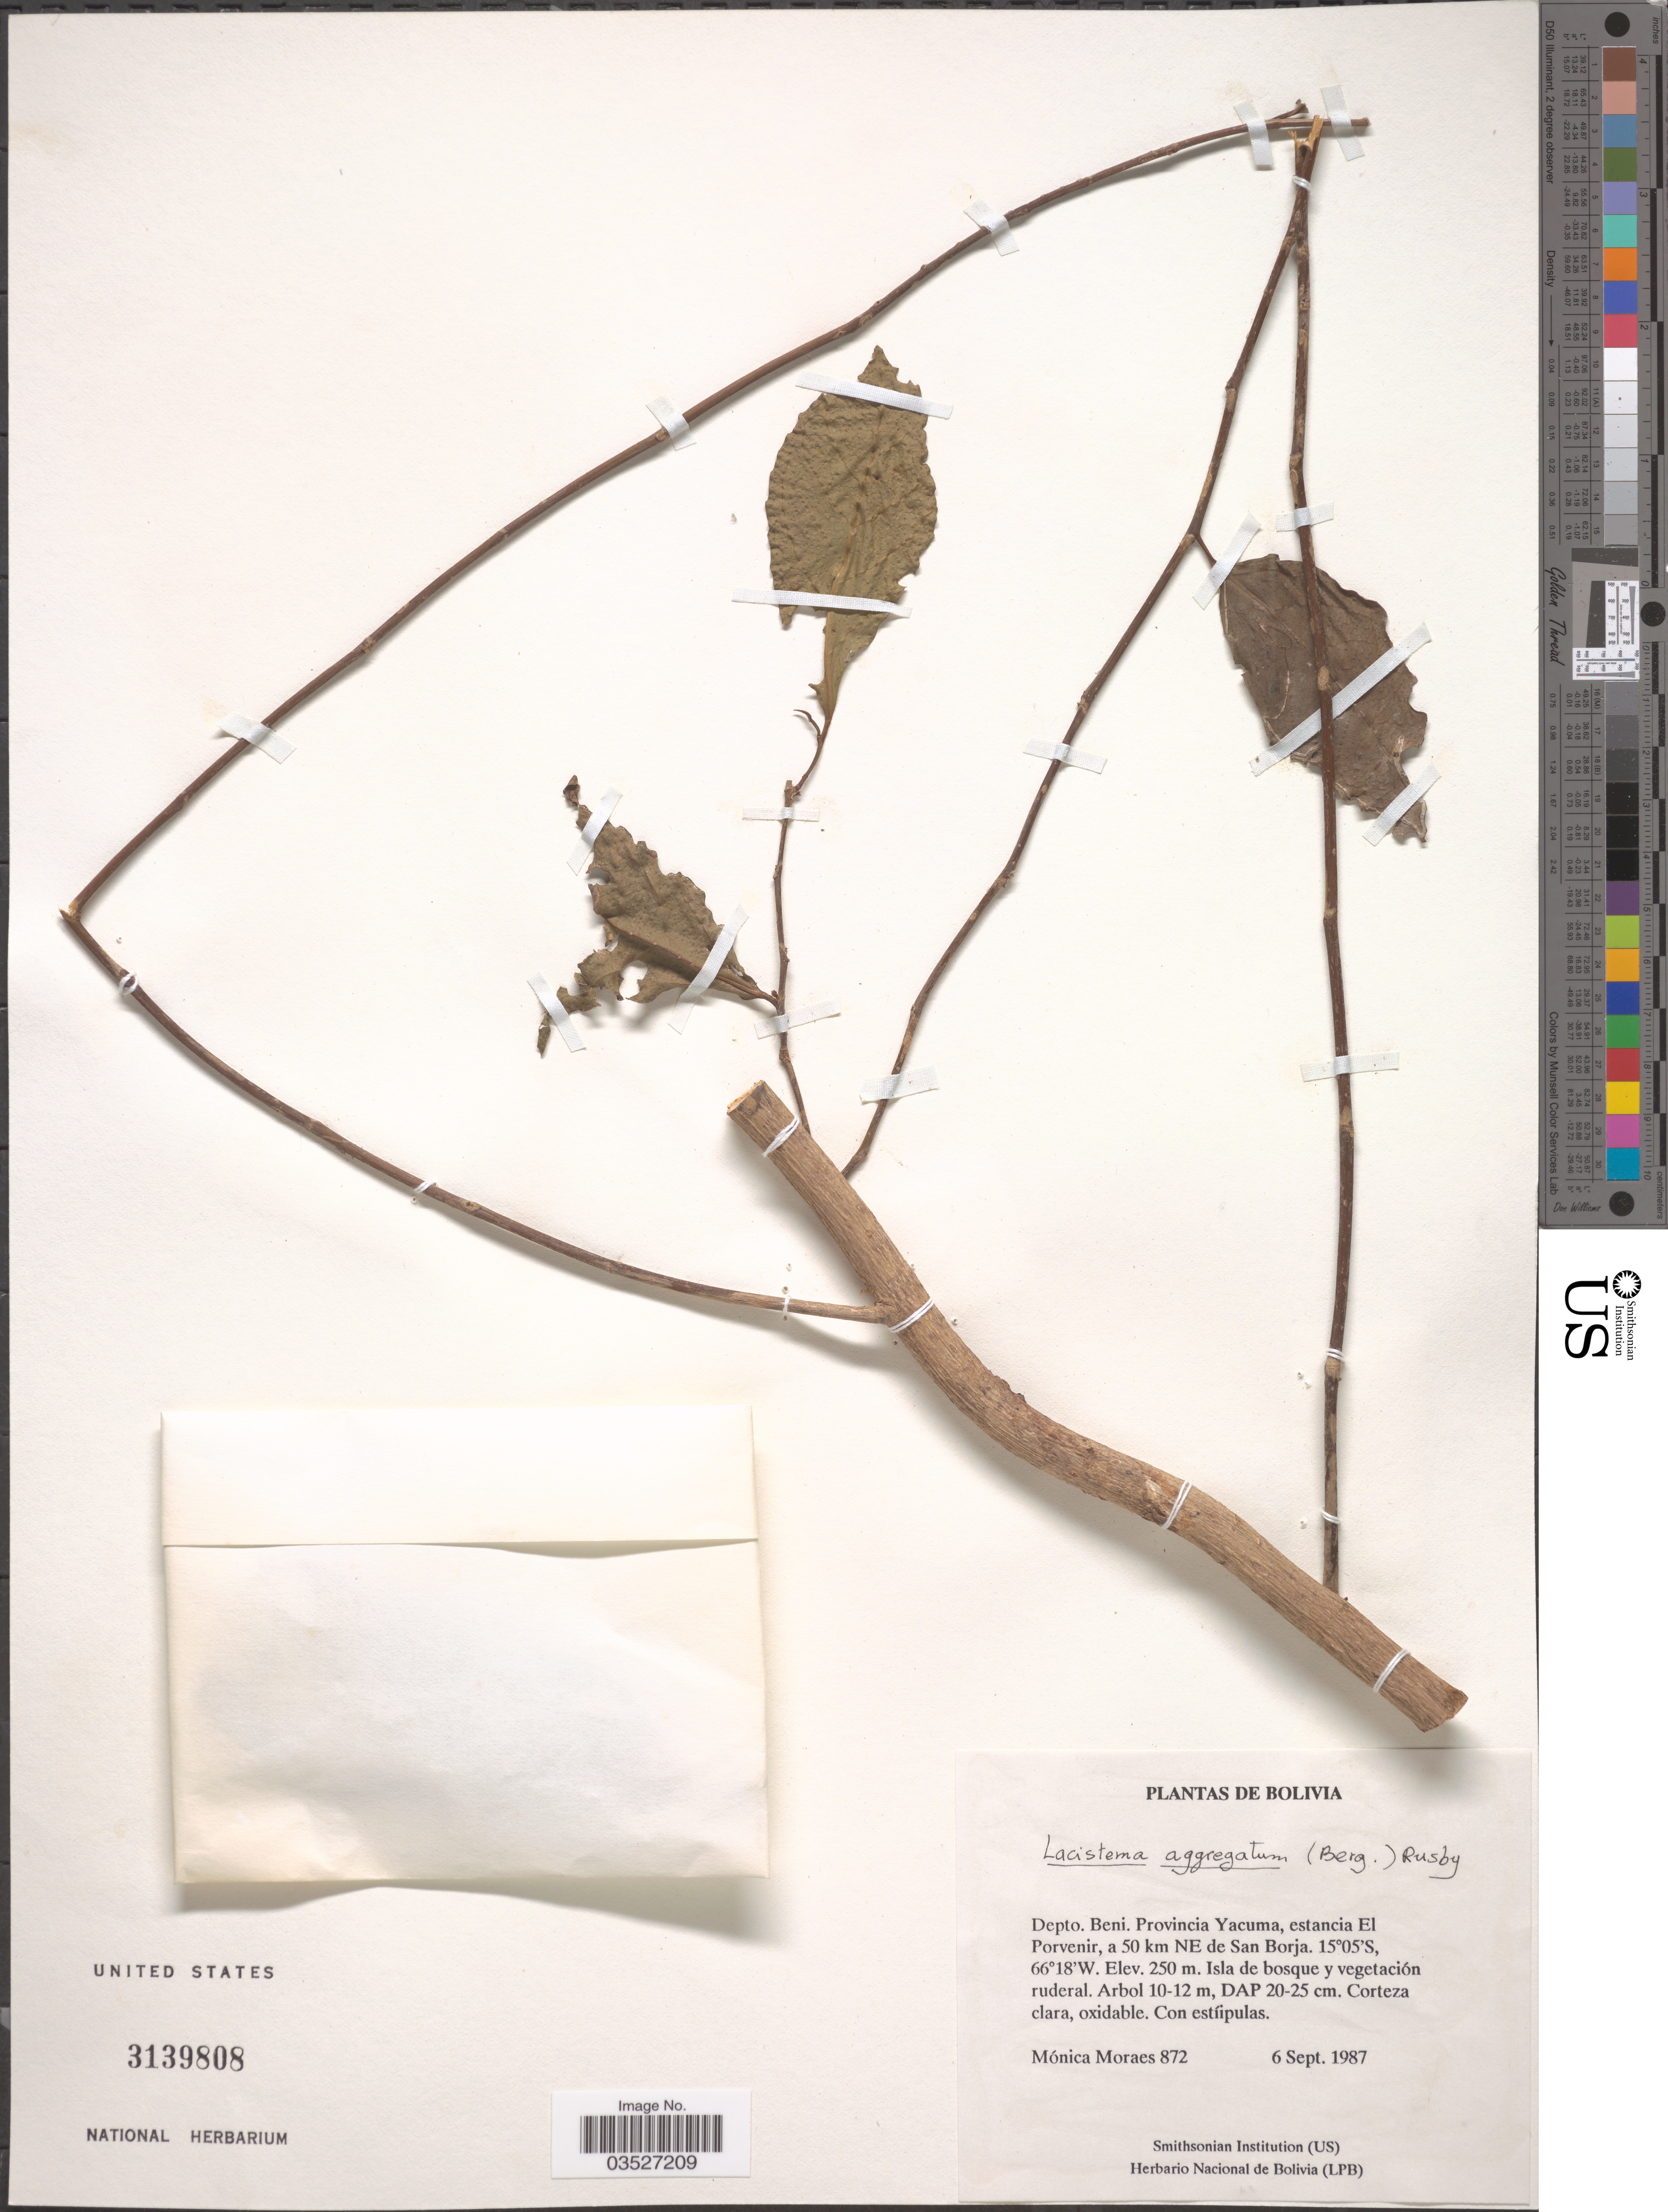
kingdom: Plantae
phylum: Tracheophyta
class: Magnoliopsida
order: Malpighiales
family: Lacistemataceae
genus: Lacistema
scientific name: Lacistema aggregatum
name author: (P.J. Bergius) Rusby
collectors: M. Moraes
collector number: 872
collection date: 1987-09-06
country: Bolivia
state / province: Beni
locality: Depto. Beni. Provincia Yacuma, estancia El Porvenir, a 50 km NE de San Borja.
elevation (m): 250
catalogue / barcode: US 3139808